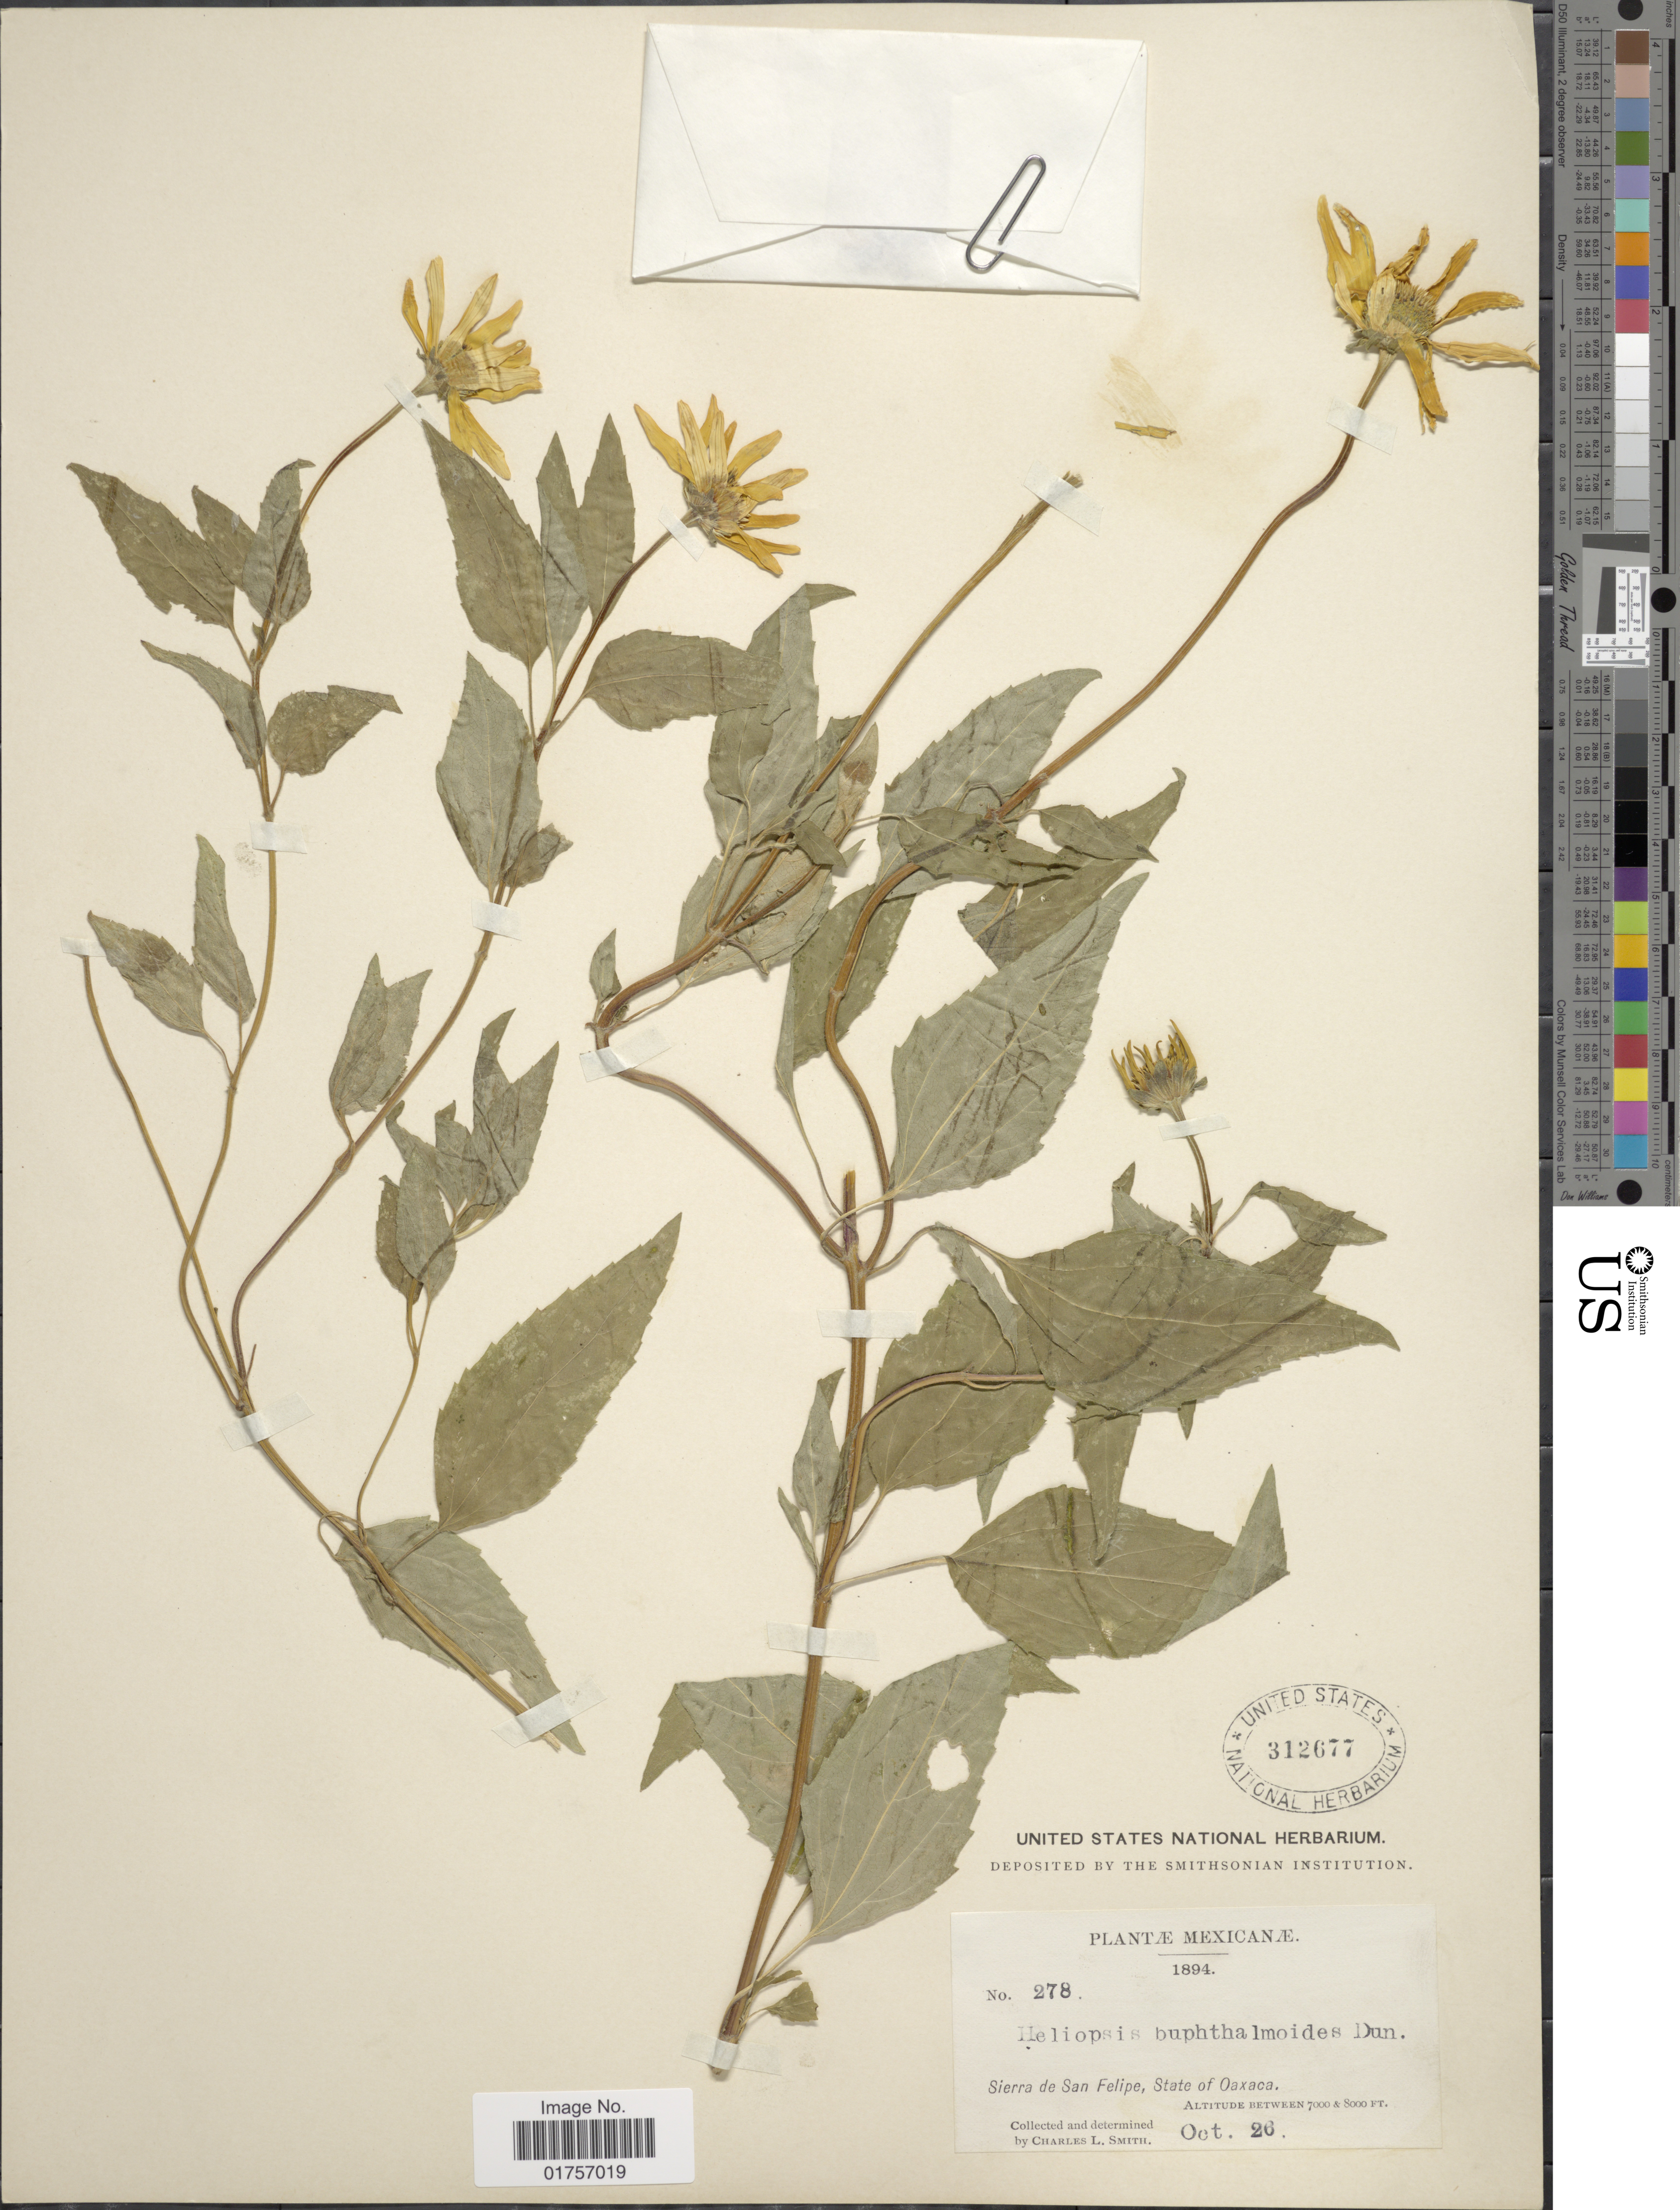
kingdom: Plantae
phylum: Tracheophyta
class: Magnoliopsida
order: Asterales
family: Asteraceae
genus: Heliopsis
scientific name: Heliopsis buphthalmoides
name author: (Jacq.) Dunal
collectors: C. L. Smith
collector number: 278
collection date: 1894-10-26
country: Mexico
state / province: Oaxaca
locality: Sierra de San Felipe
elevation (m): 2134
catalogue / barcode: US 312677